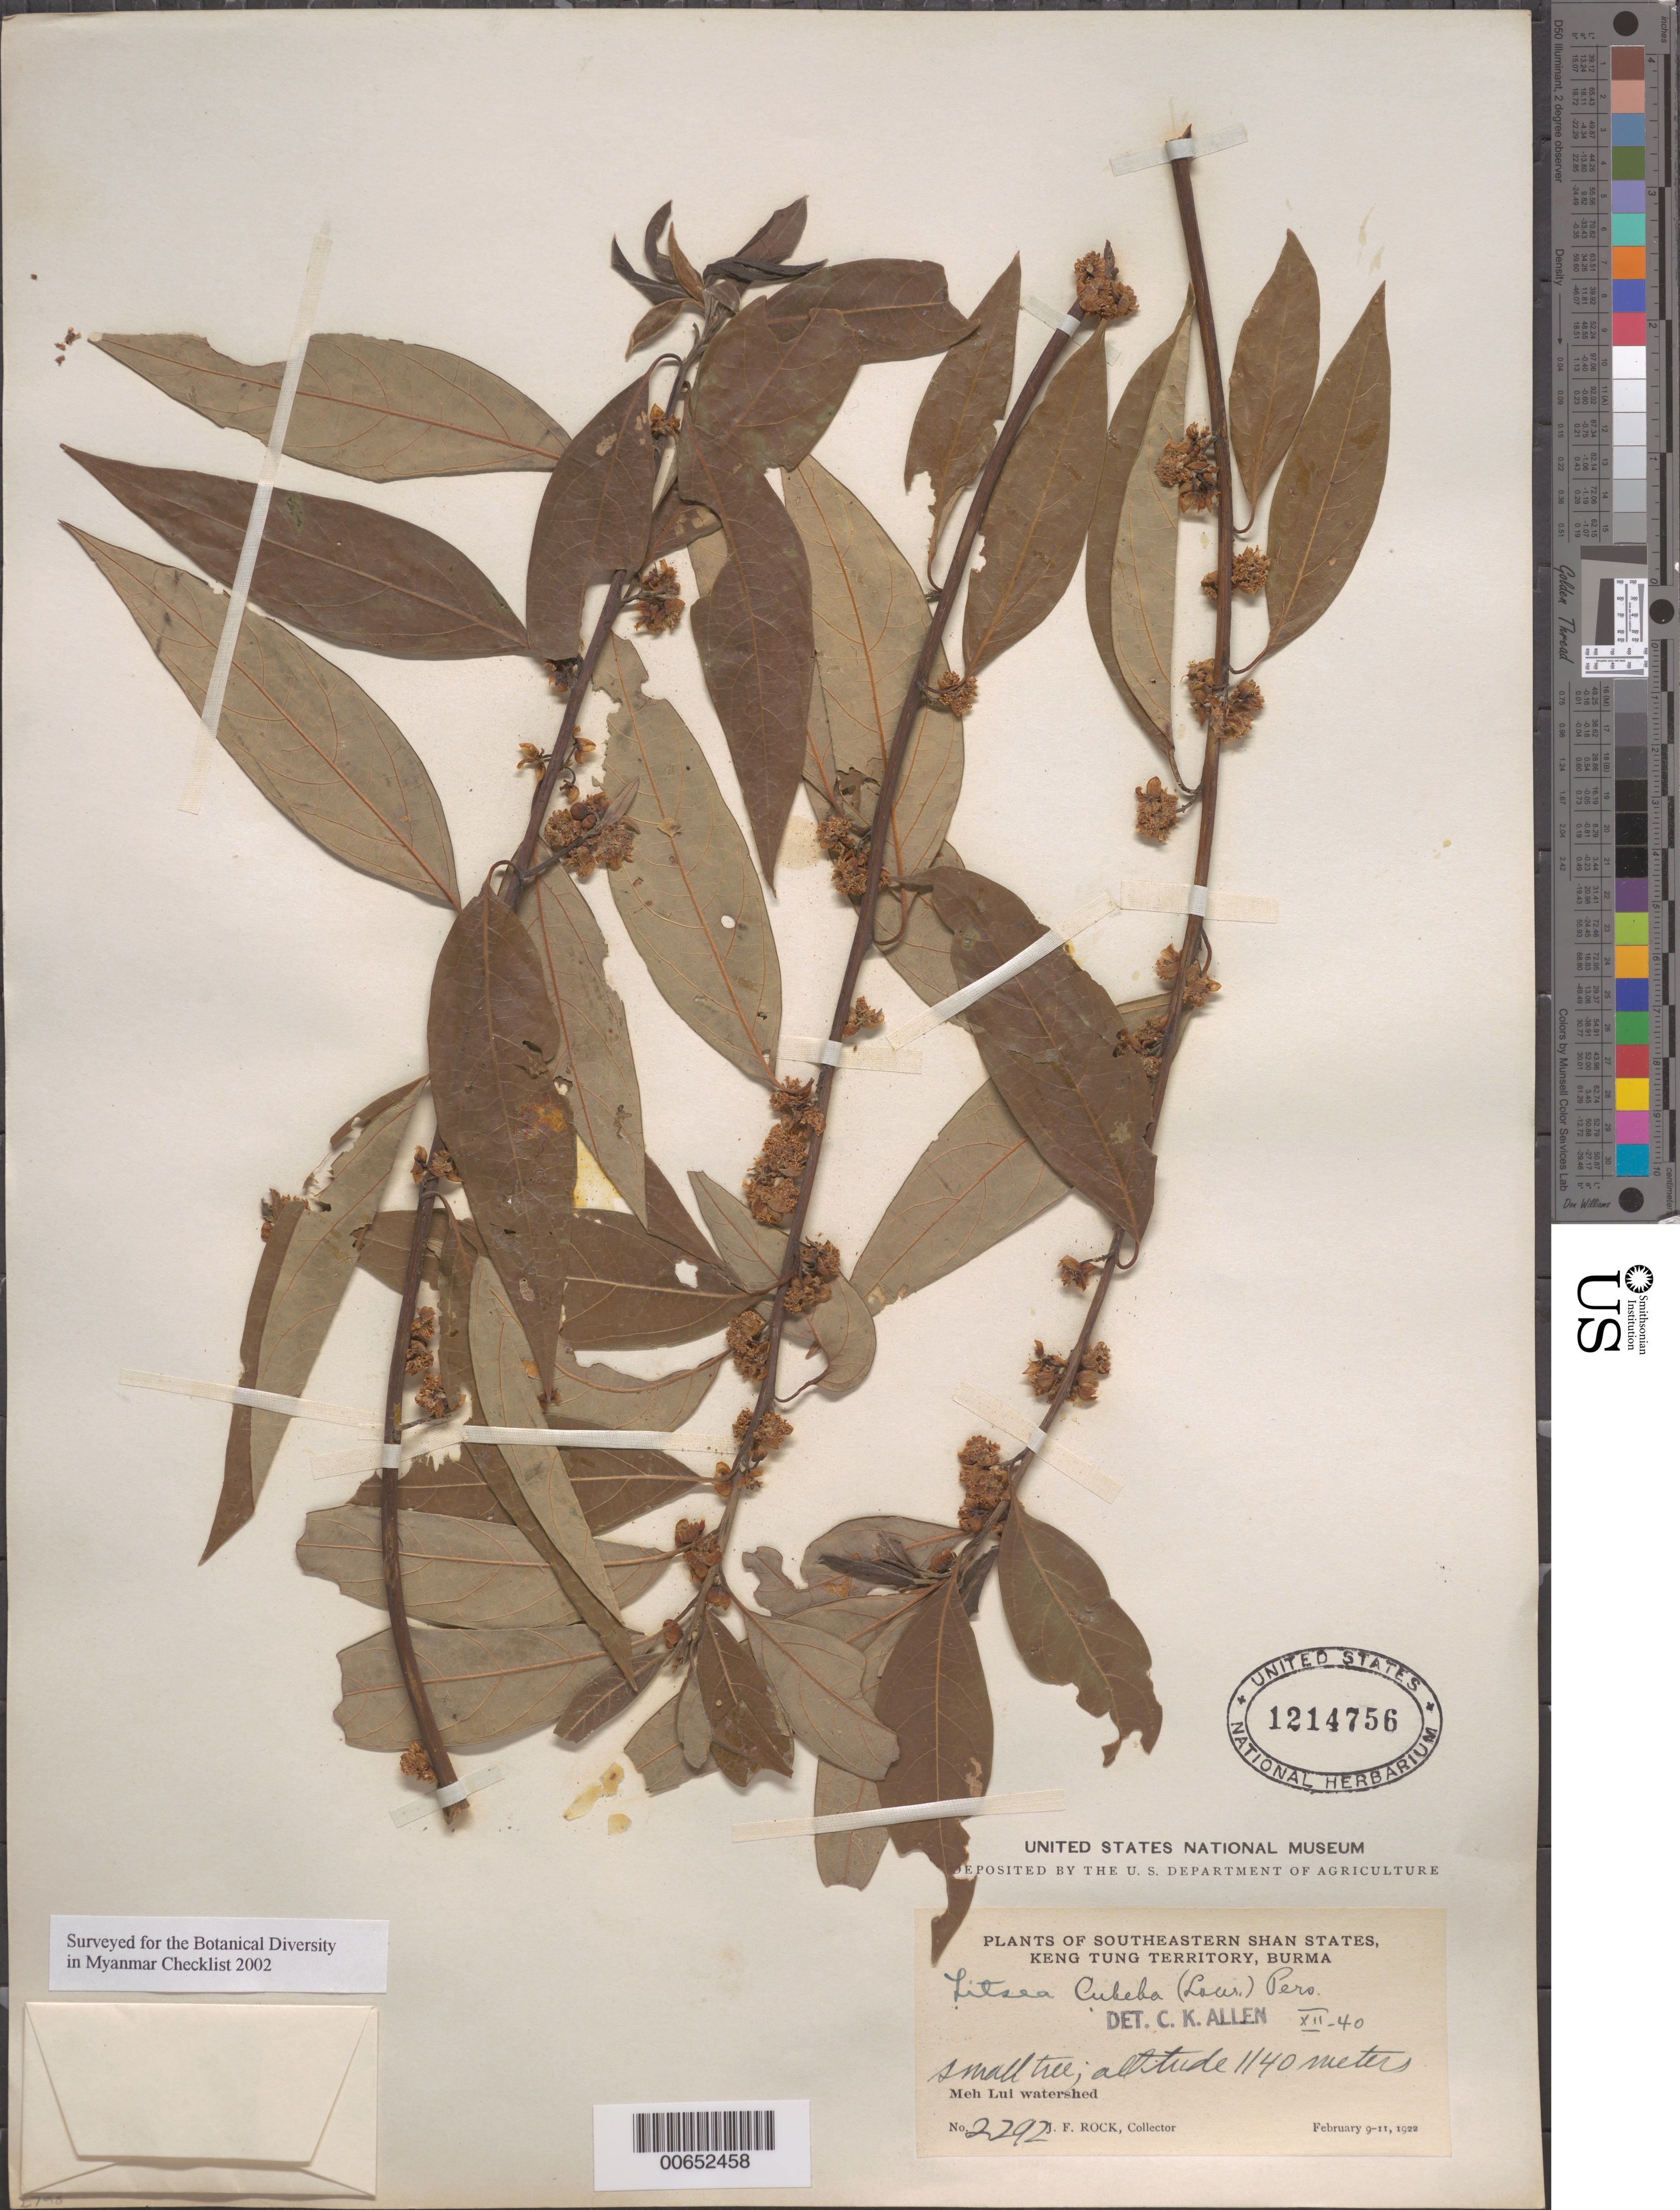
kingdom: Plantae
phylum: Tracheophyta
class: Magnoliopsida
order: Laurales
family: Lauraceae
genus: Litsea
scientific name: Litsea cubeba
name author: (Lour.) Pers.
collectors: J. F. Rock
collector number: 2292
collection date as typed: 09 Feb 1922 to 11 Feb 1922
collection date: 1922-02-09/1922-02-11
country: Myanmar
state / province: Shan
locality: Keng Tung Territory, Meh Lui watershed.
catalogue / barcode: US 1214756